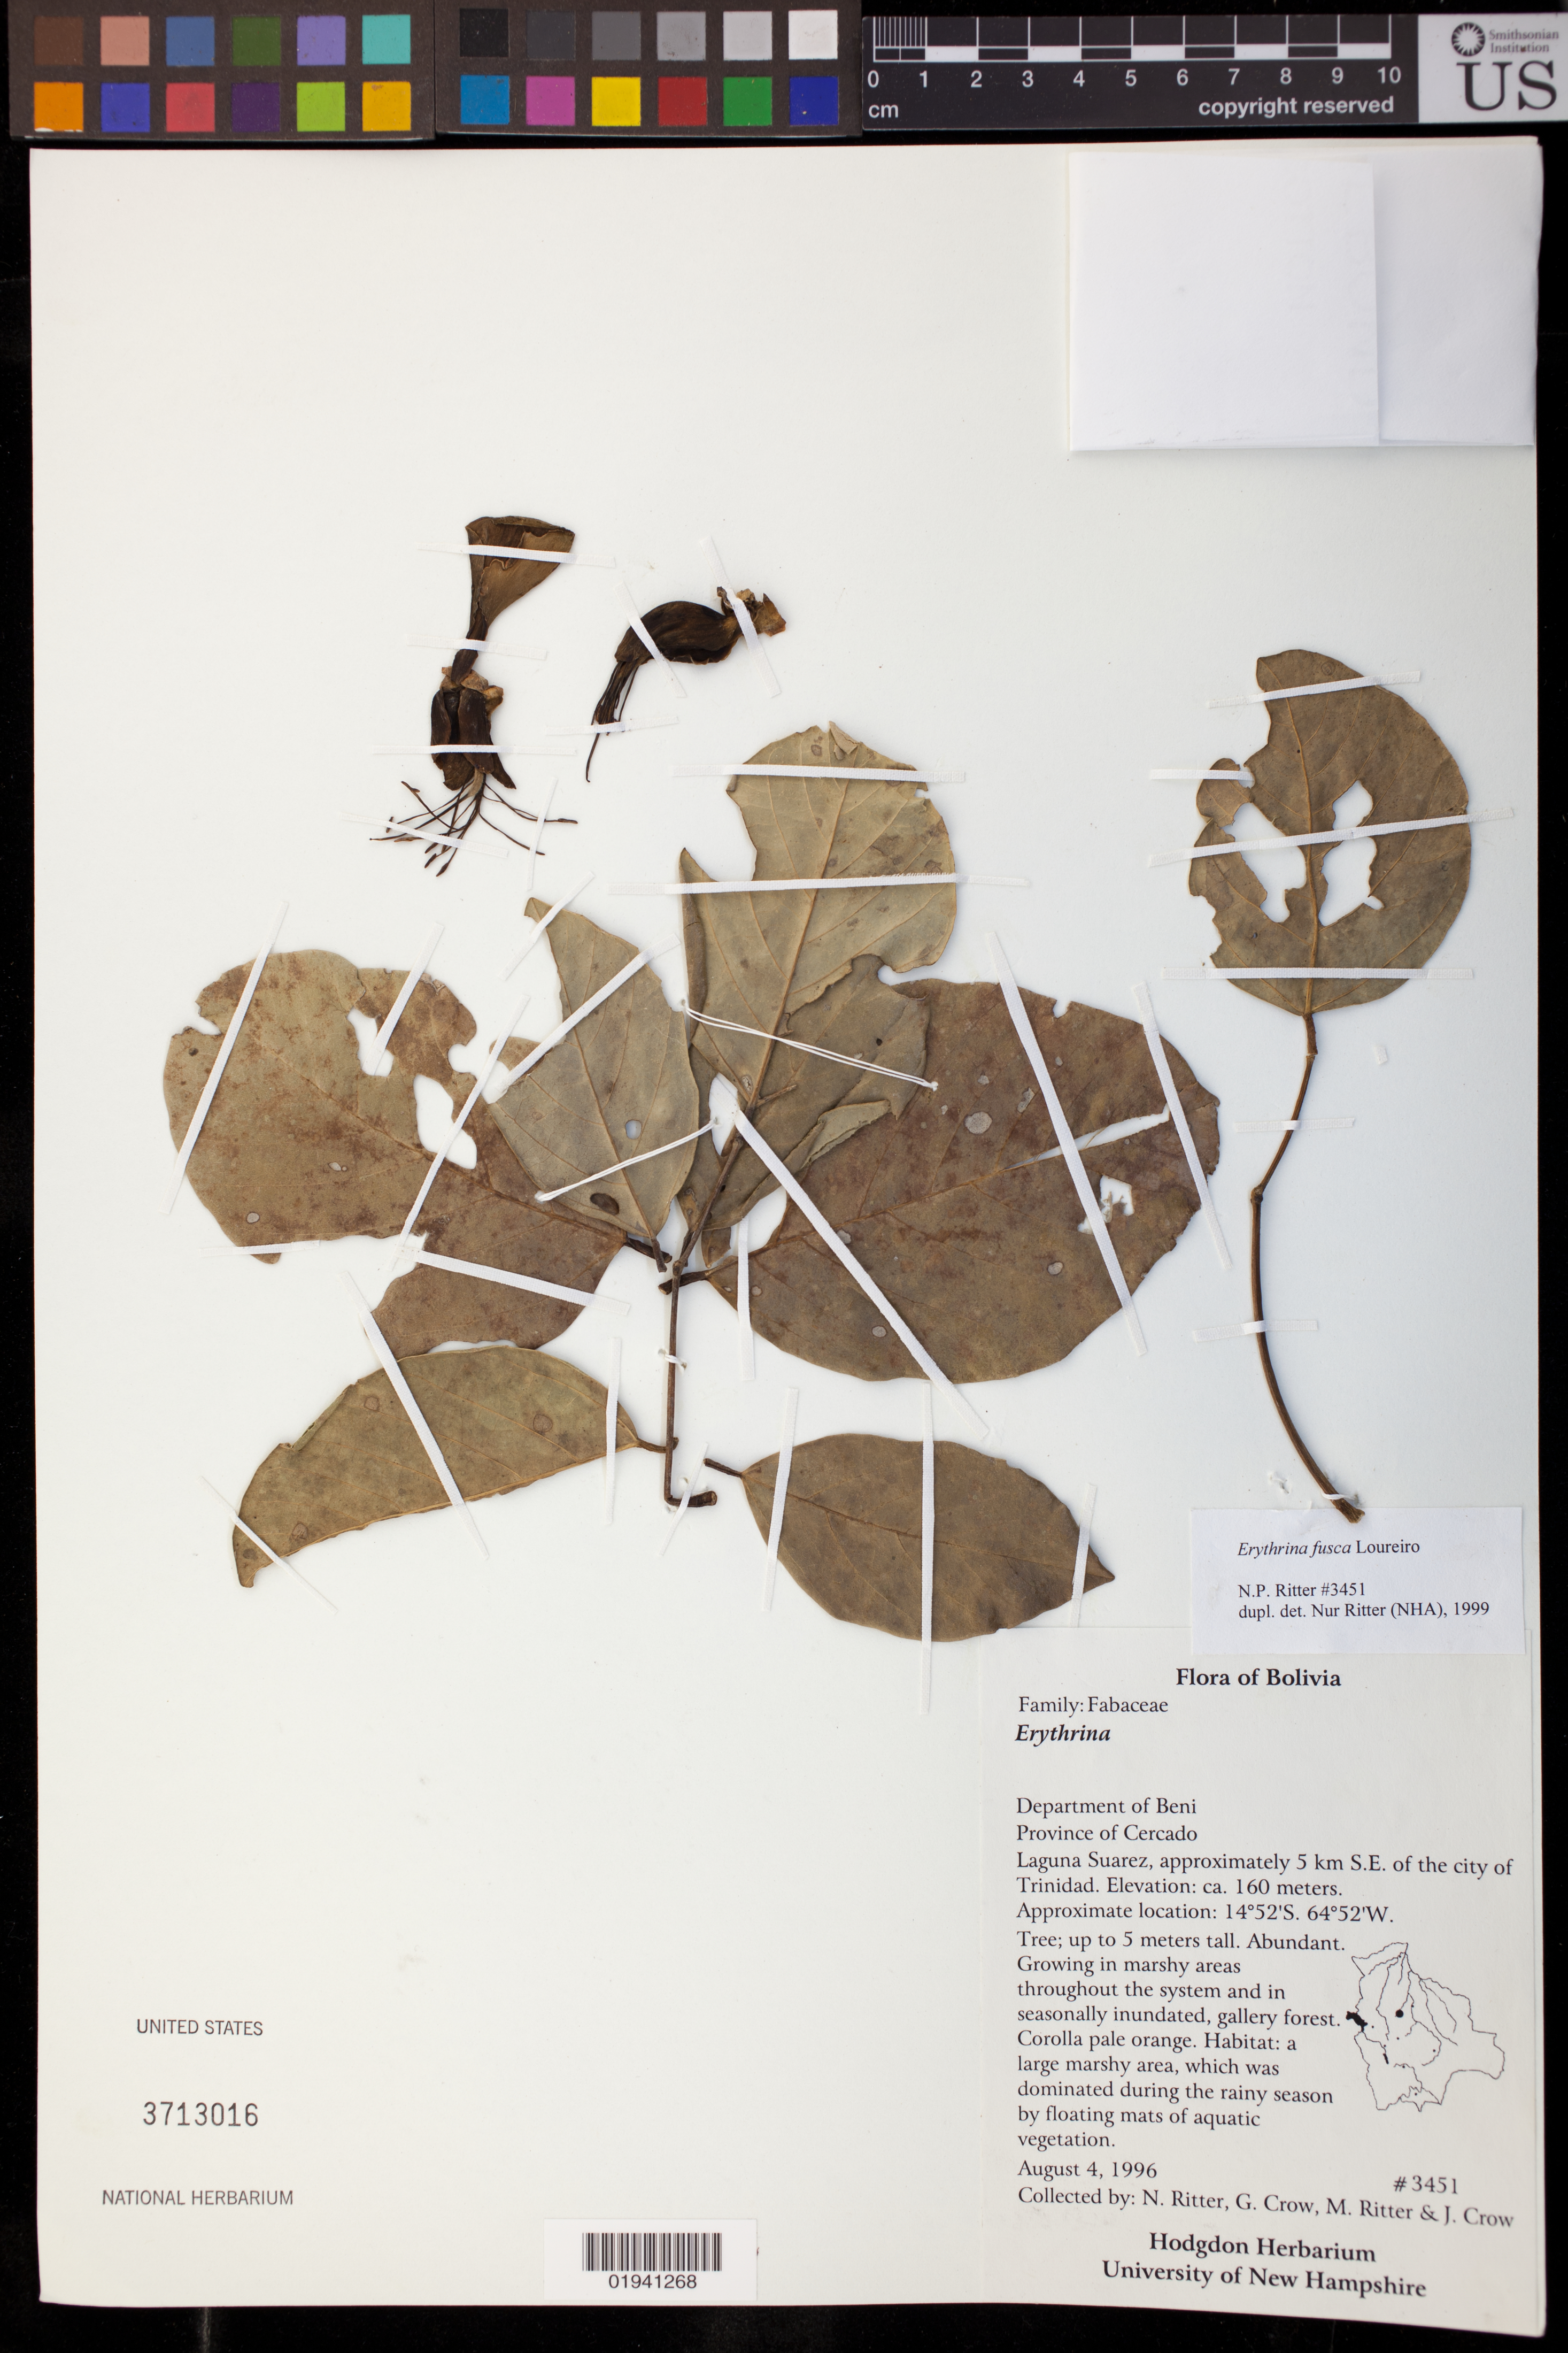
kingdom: Plantae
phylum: Tracheophyta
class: Magnoliopsida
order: Fabales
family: Fabaceae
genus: Erythrina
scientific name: Erythrina fusca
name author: Lour.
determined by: Ritter, N.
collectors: N. Ritter, G. E. Crow, M. Ritter & J. Crow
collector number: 3451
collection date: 1996-08-04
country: Bolivia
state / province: Beni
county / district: Cercado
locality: Laguna Suarez, approximately 5 km S.E. of the city of Trinidad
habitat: Growing in marshy areas throughout the system and in seasonally inundated, gallery forest. Large marshy area.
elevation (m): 160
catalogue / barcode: US 3713016